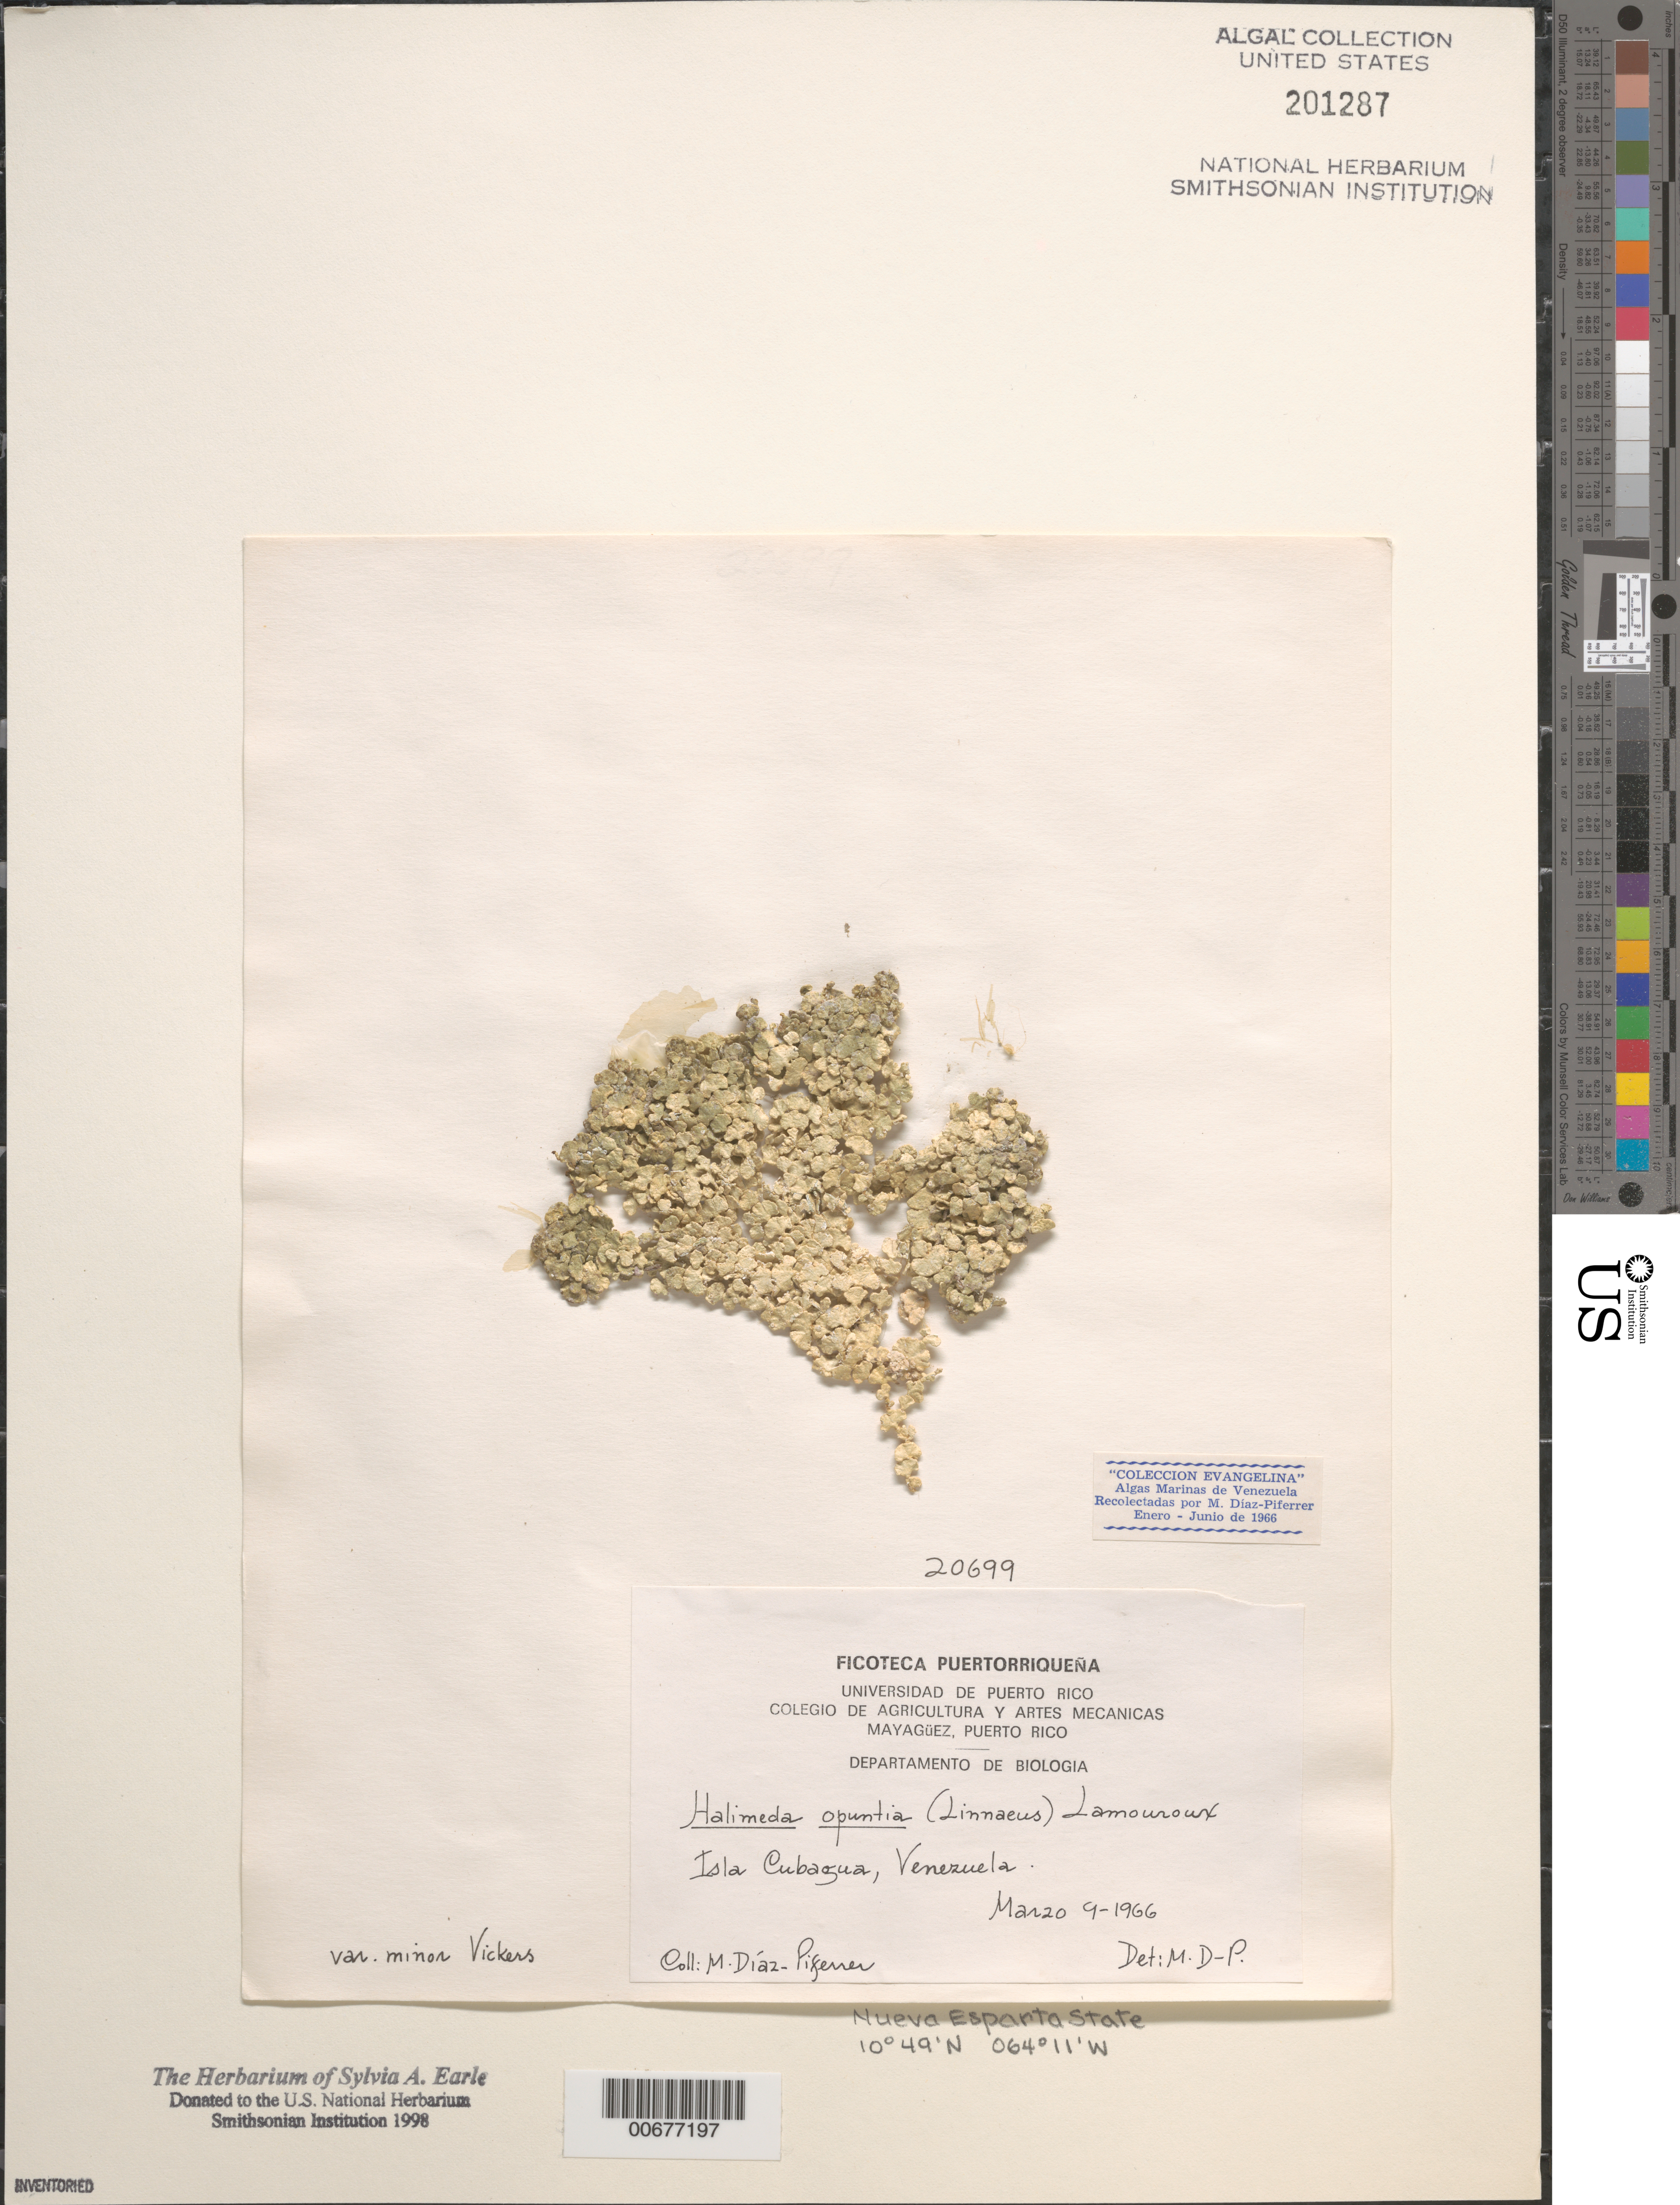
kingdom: Plantae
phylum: Chlorophyta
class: Ulvophyceae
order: Bryopsidales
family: Halimedaceae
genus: Halimeda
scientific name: Halimeda opuntia var. minor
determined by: Diaz-Piferrer, M.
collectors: M. Diaz-Piferrer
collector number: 20699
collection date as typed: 09 Mar 1966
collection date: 1966-03-09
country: Venezuela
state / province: Nueva Esparta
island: Cubagua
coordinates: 10 49' N, 64 11' W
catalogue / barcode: US 201287